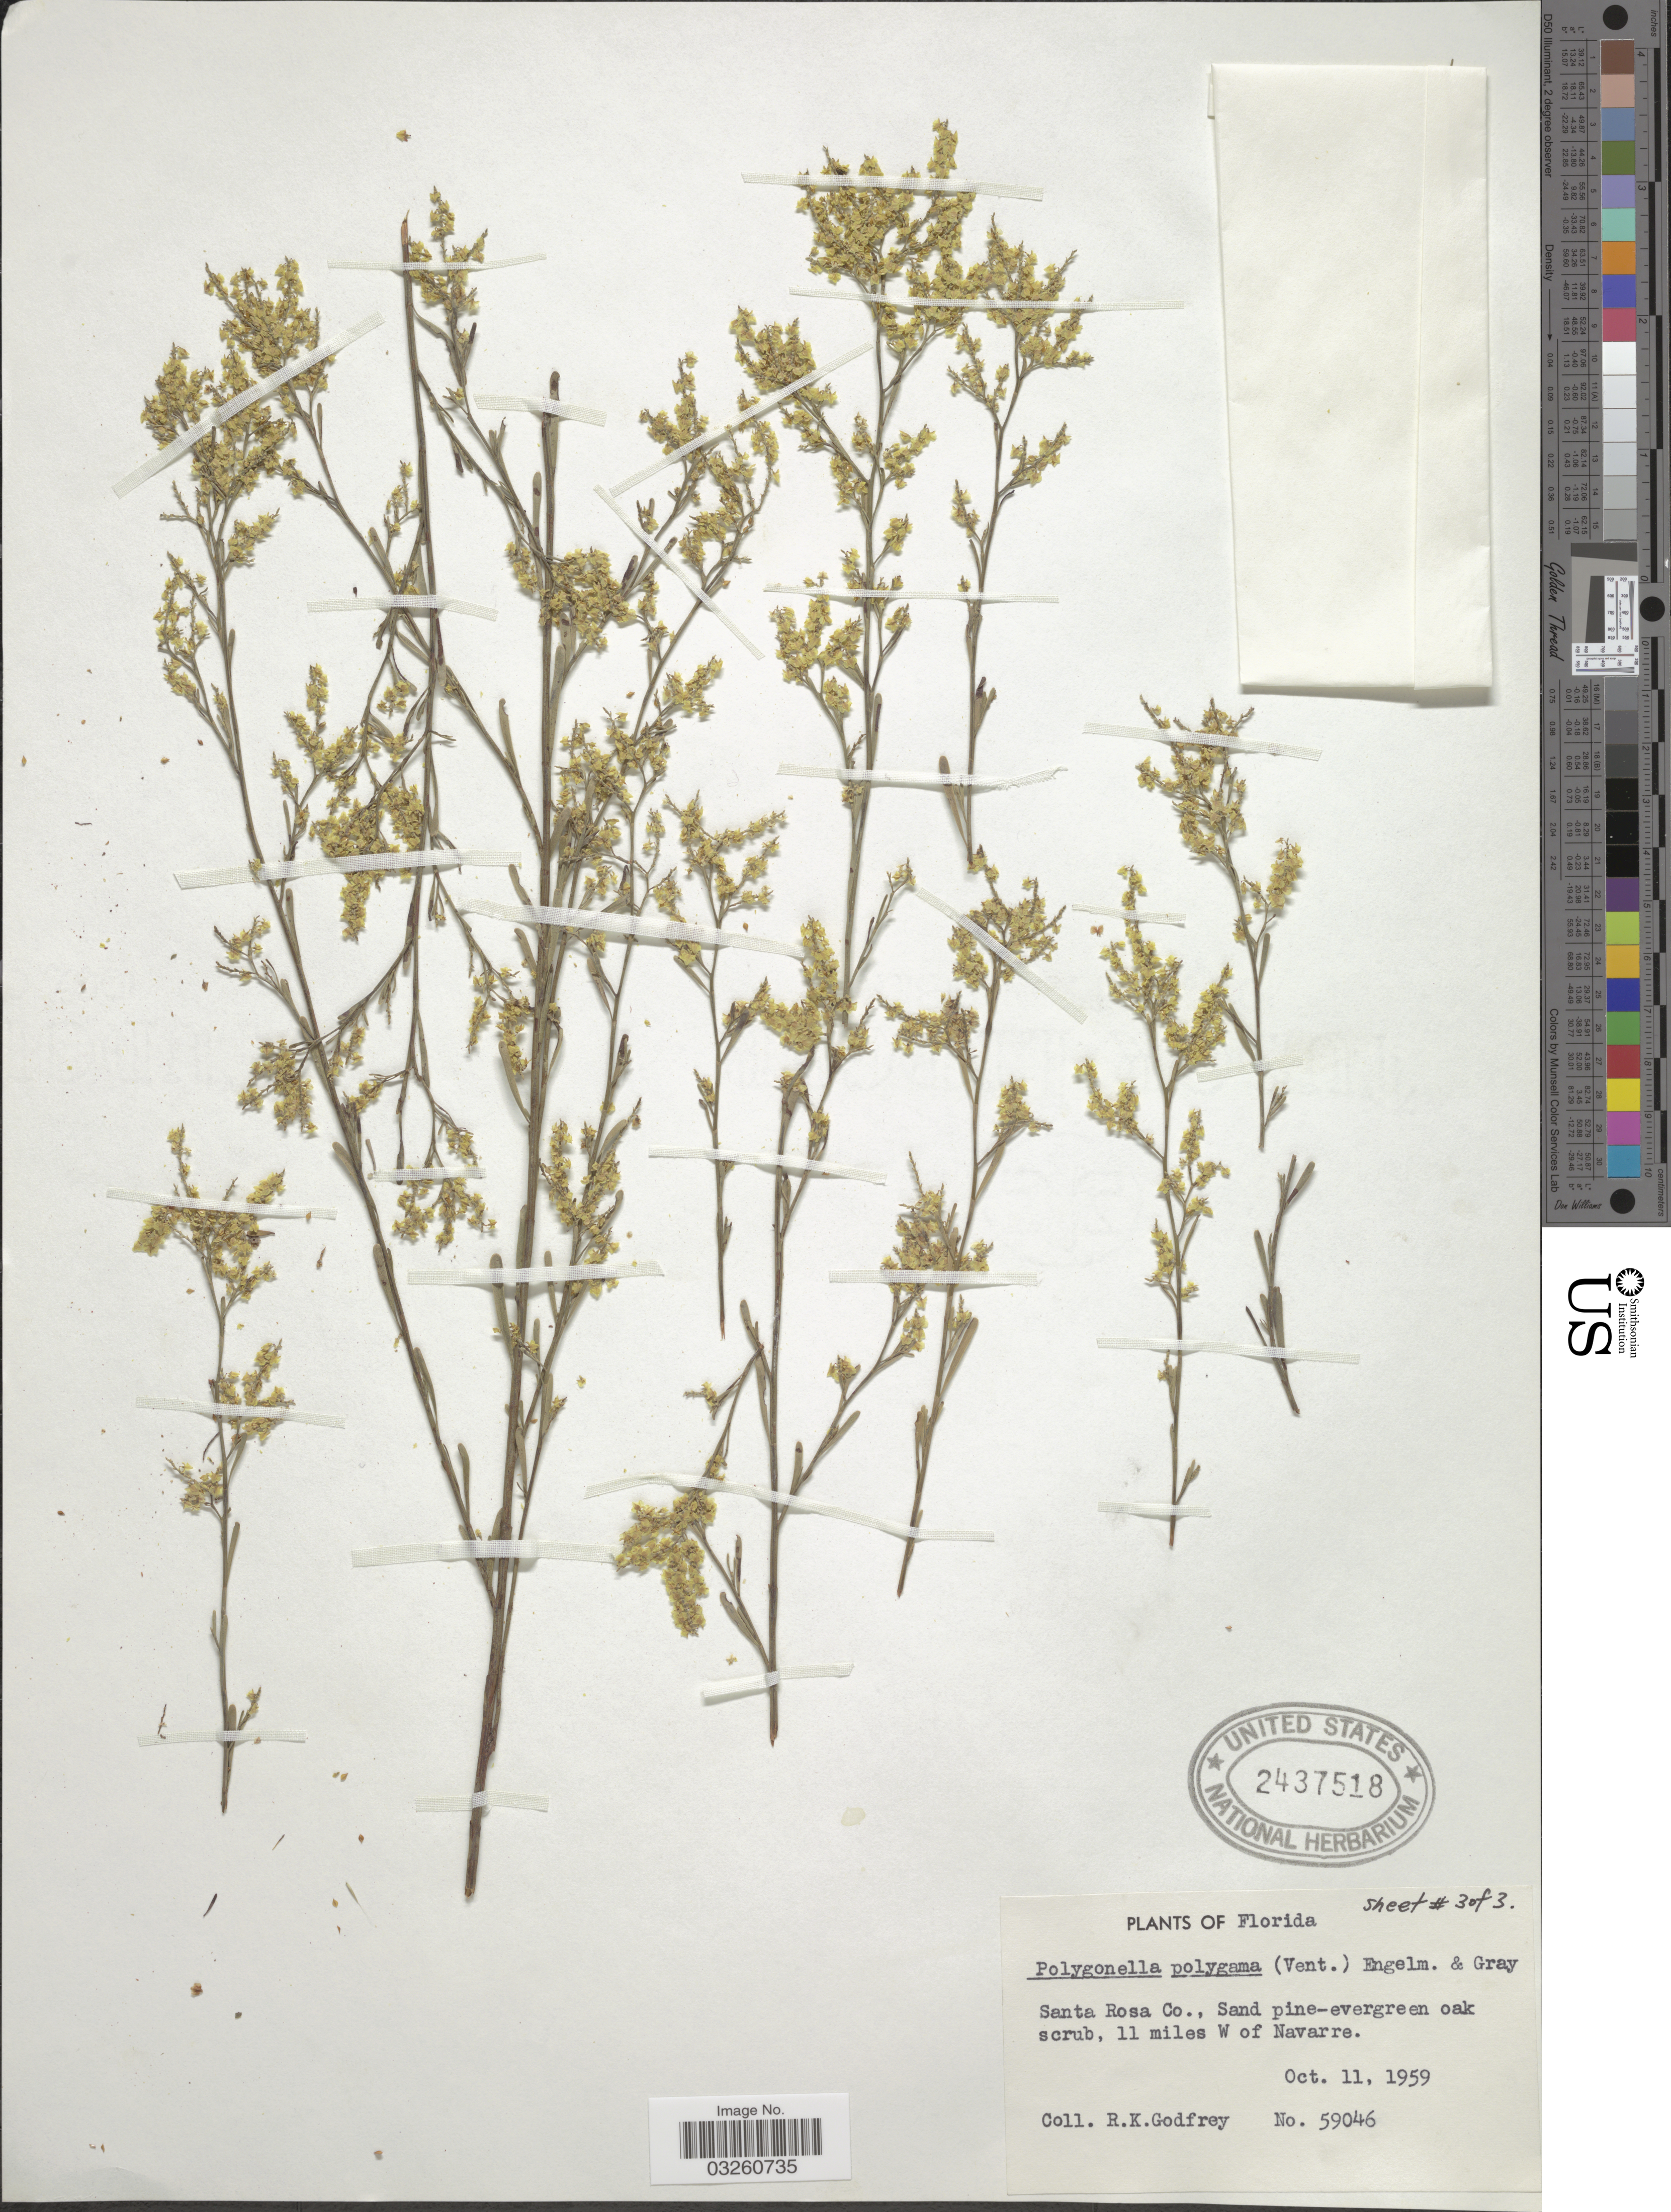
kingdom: Plantae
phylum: Tracheophyta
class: Magnoliopsida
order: Caryophyllales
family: Polygonaceae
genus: Polygonella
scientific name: Polygonella polygama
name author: (Vent.) Engelm. & A. Gray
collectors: R. K. Godfrey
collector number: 59046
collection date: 1959-10-11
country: United States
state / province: Florida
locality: Santa Rosa Co., Sand pine-evergreen oak scrub, 11 miles W of Navarre.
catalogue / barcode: US 2437518